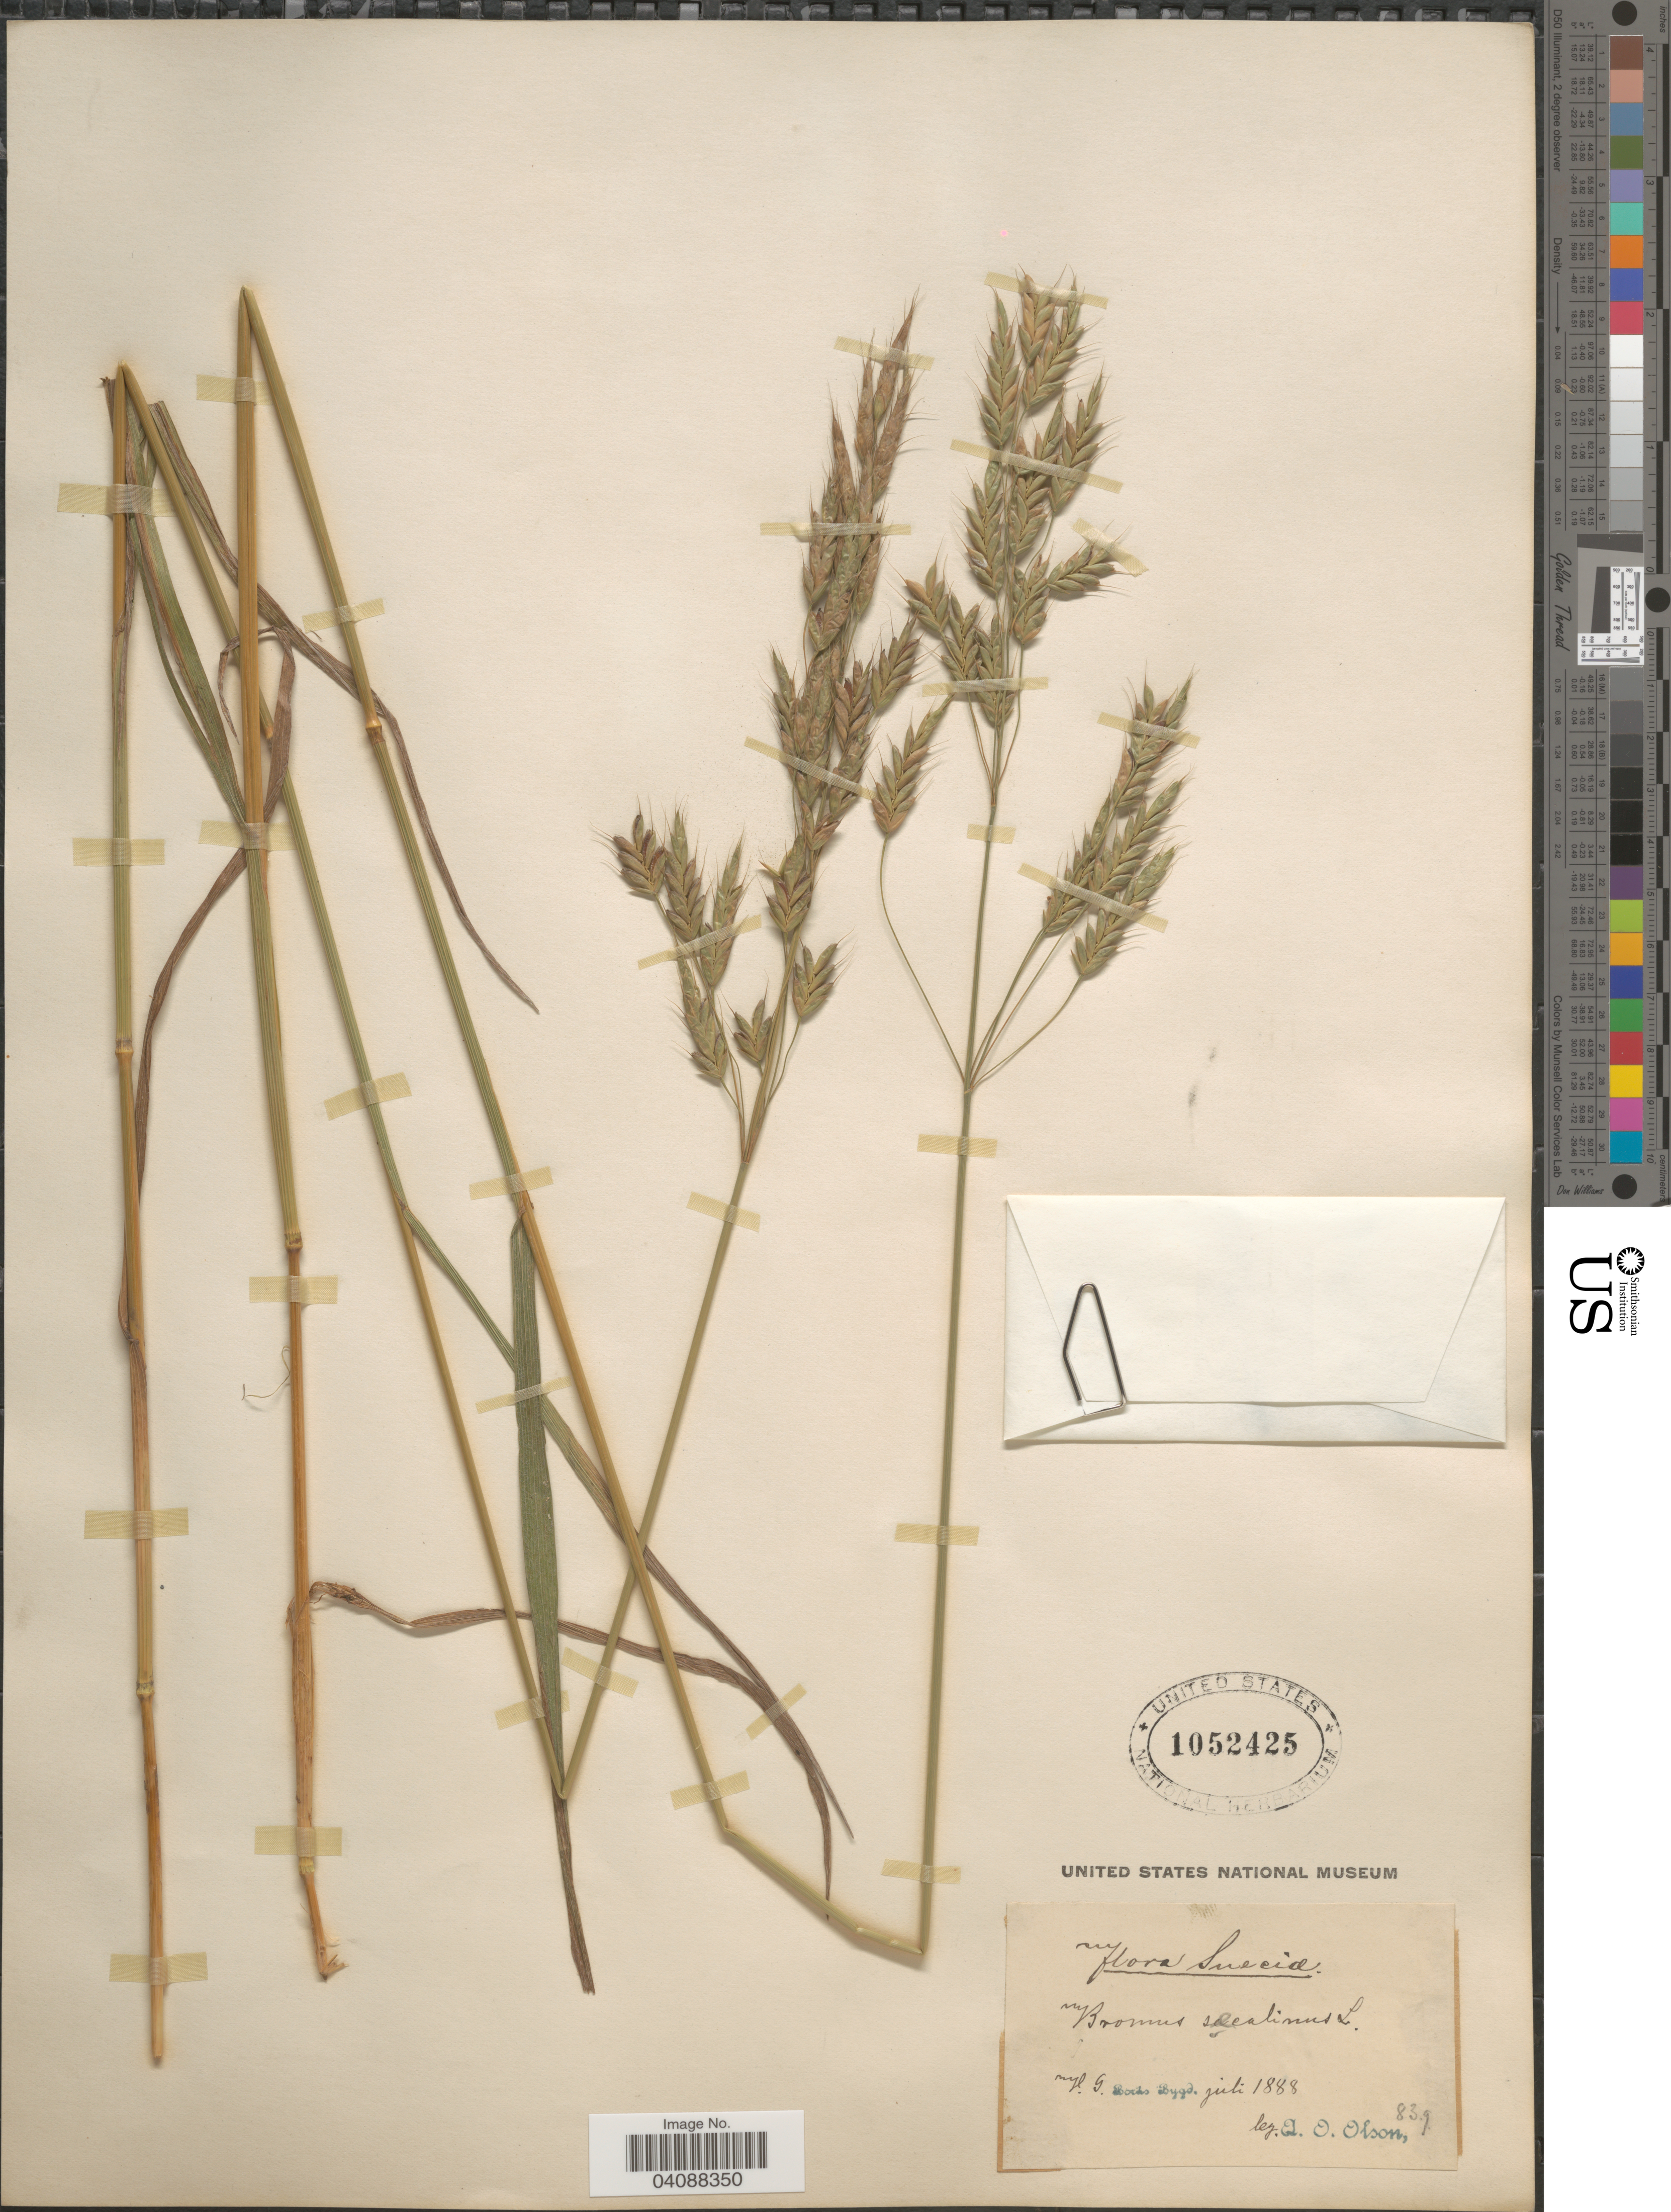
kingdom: Plantae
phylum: Tracheophyta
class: Liliopsida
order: Poales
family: Poaceae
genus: Bromus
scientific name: Bromus secalinus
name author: L.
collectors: A. Olson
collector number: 839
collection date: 1888-07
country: Sweden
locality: Suecia. Bords Bygd.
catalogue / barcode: US 1052425